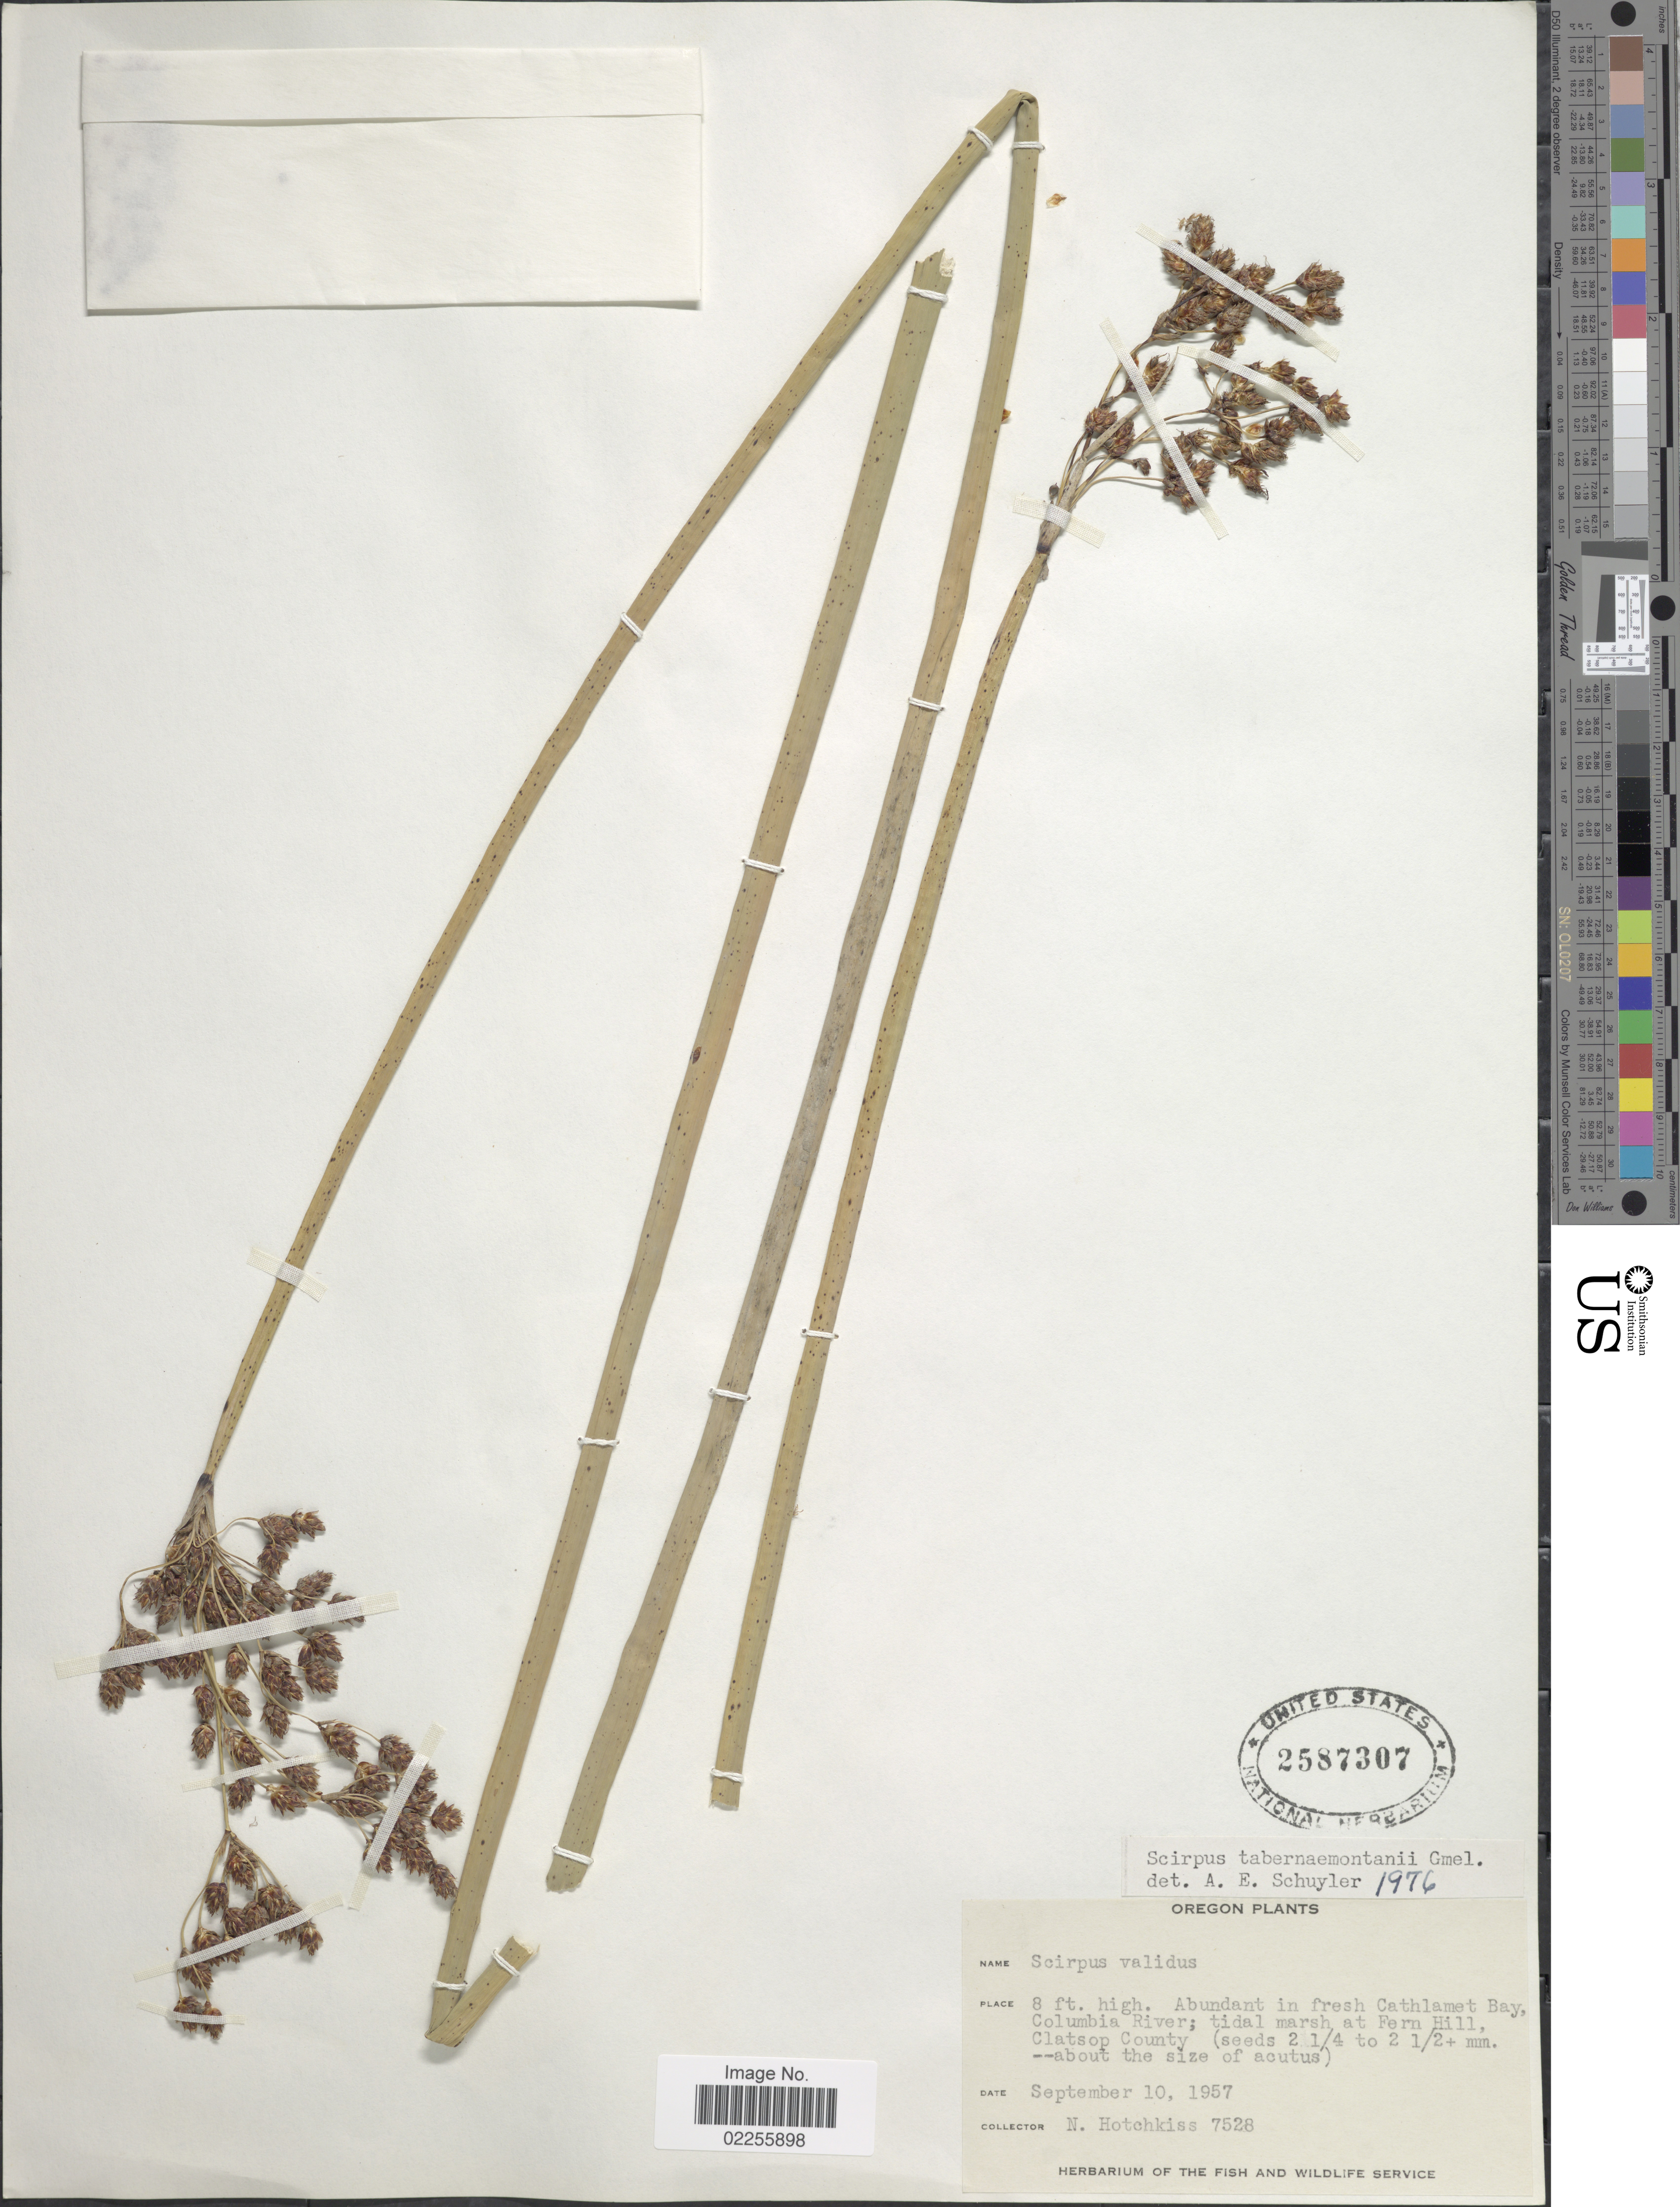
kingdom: Plantae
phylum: Tracheophyta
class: Liliopsida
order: Poales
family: Cyperaceae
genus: Schoenoplectus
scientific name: Schoenoplectus tabernaemontani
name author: (C.C. Gmel.) Palla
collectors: N. Hotchkiss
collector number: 7528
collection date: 1957-09-10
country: United States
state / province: Oregon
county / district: Clatsop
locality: Abundant in fresh Cathlamet Bay, Columbia River; tidal marsh at Fern Hill, Clatsop County.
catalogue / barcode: US 2587307